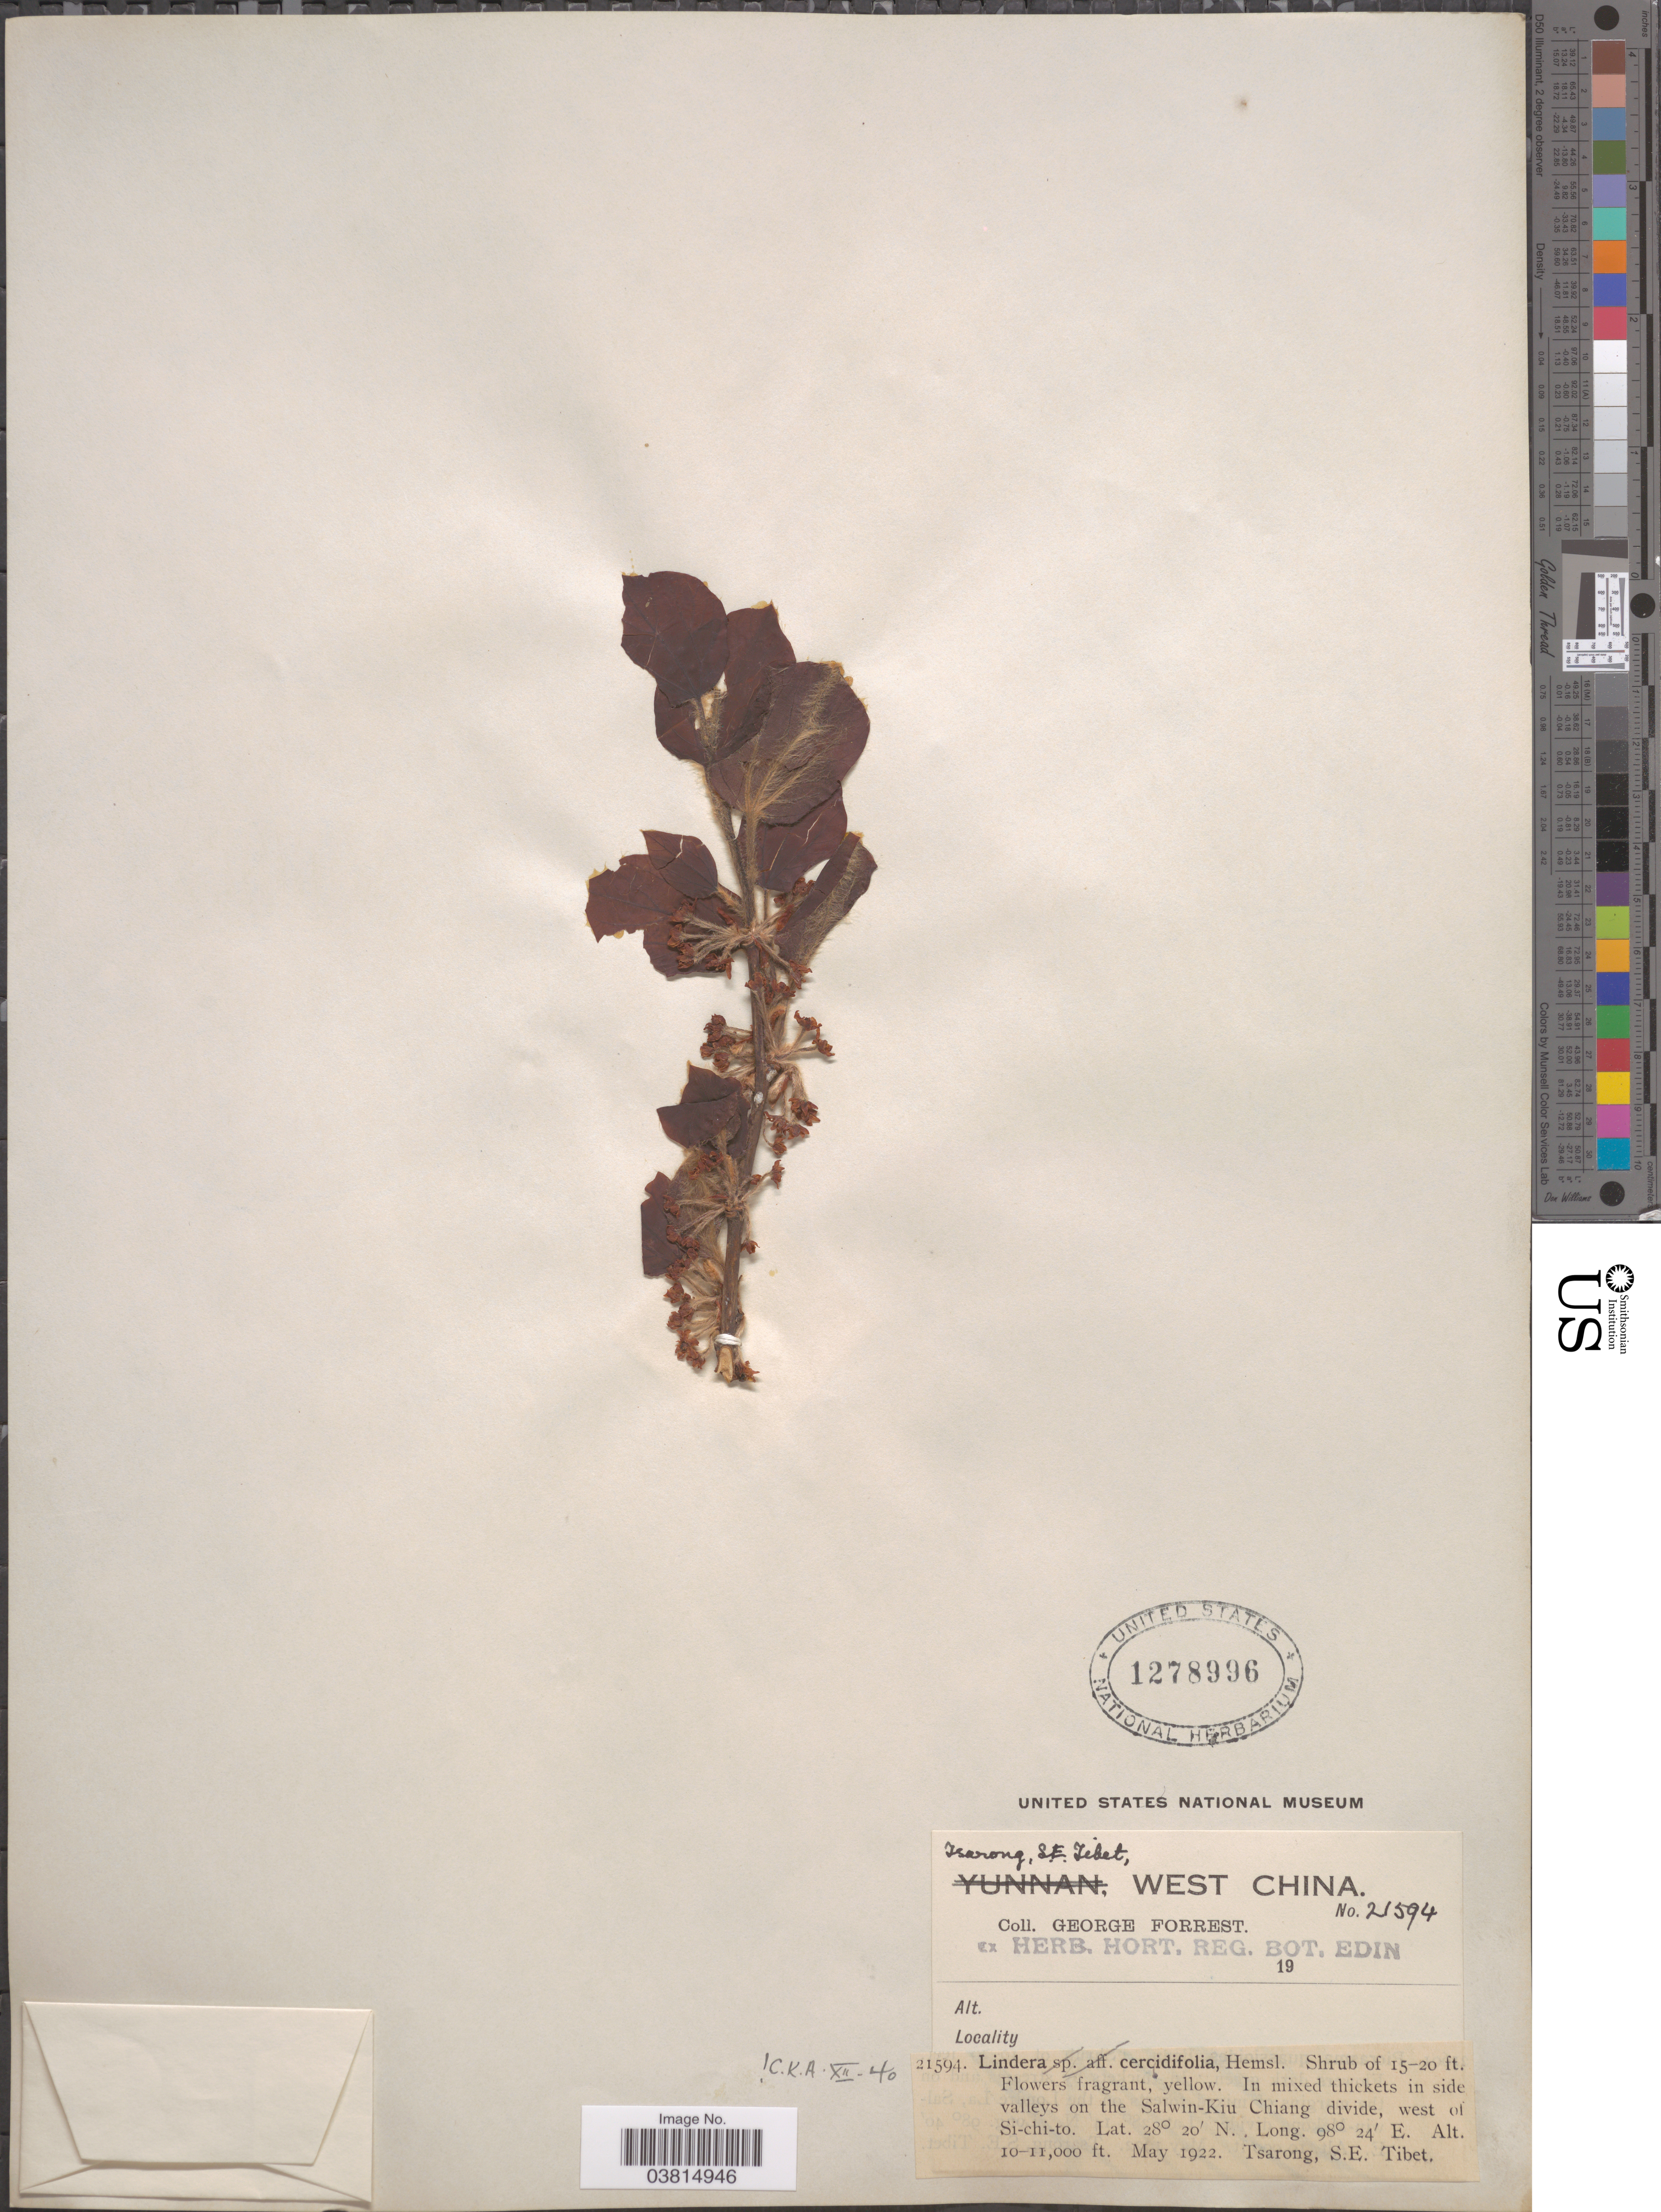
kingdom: Plantae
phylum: Tracheophyta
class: Magnoliopsida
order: Laurales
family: Lauraceae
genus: Lindera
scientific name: Lindera cercidifolia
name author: Hemsl.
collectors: G. Forrest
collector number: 21594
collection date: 1922-05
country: China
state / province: Xizang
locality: Tsarong, S.E. Tibet. West China. In mixed thickets in side valleys on the Salwin-Kiu Chiang divide, west of Si-chi-to. Tsarong, S.E. Tibet.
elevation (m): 3048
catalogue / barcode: US 1278996